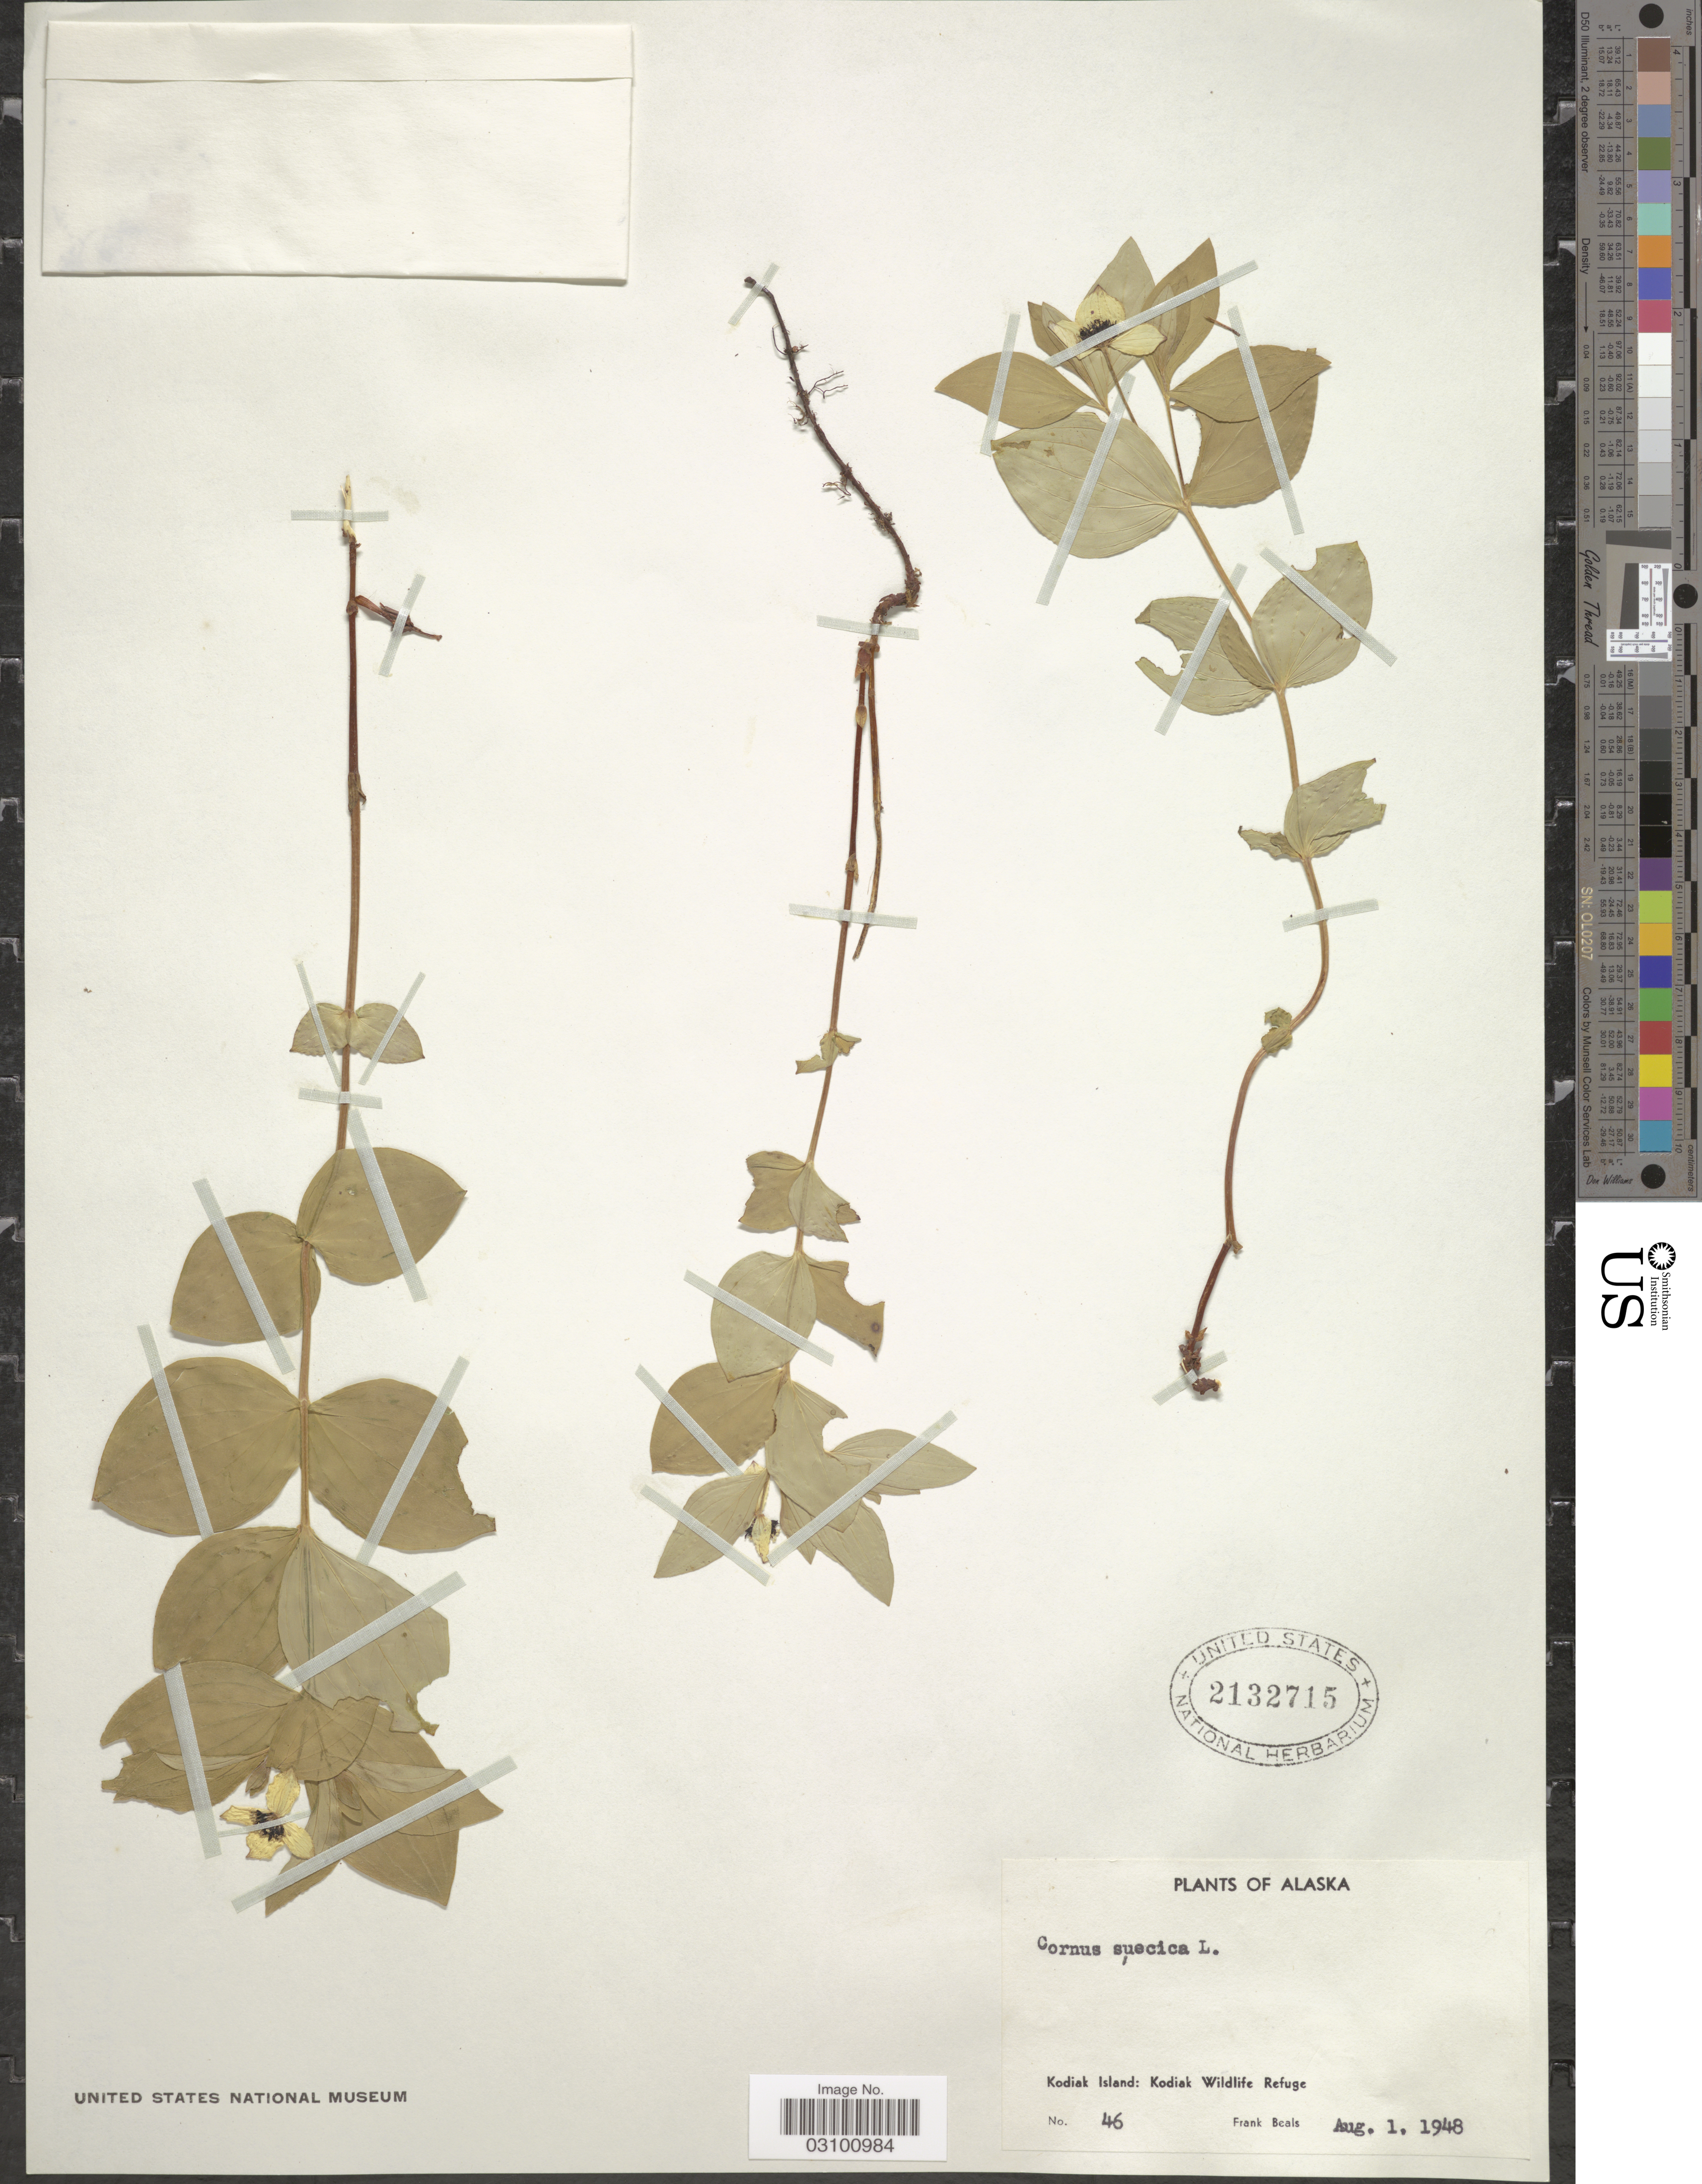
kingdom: Plantae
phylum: Tracheophyta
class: Magnoliopsida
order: Cornales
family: Cornaceae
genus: Cornus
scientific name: Cornus suecica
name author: L.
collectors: F. Beals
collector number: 46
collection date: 1948-08-01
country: United States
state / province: Alaska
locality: Kodiak Island: Kodiak Wildlife Refuge.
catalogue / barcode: US 2132715